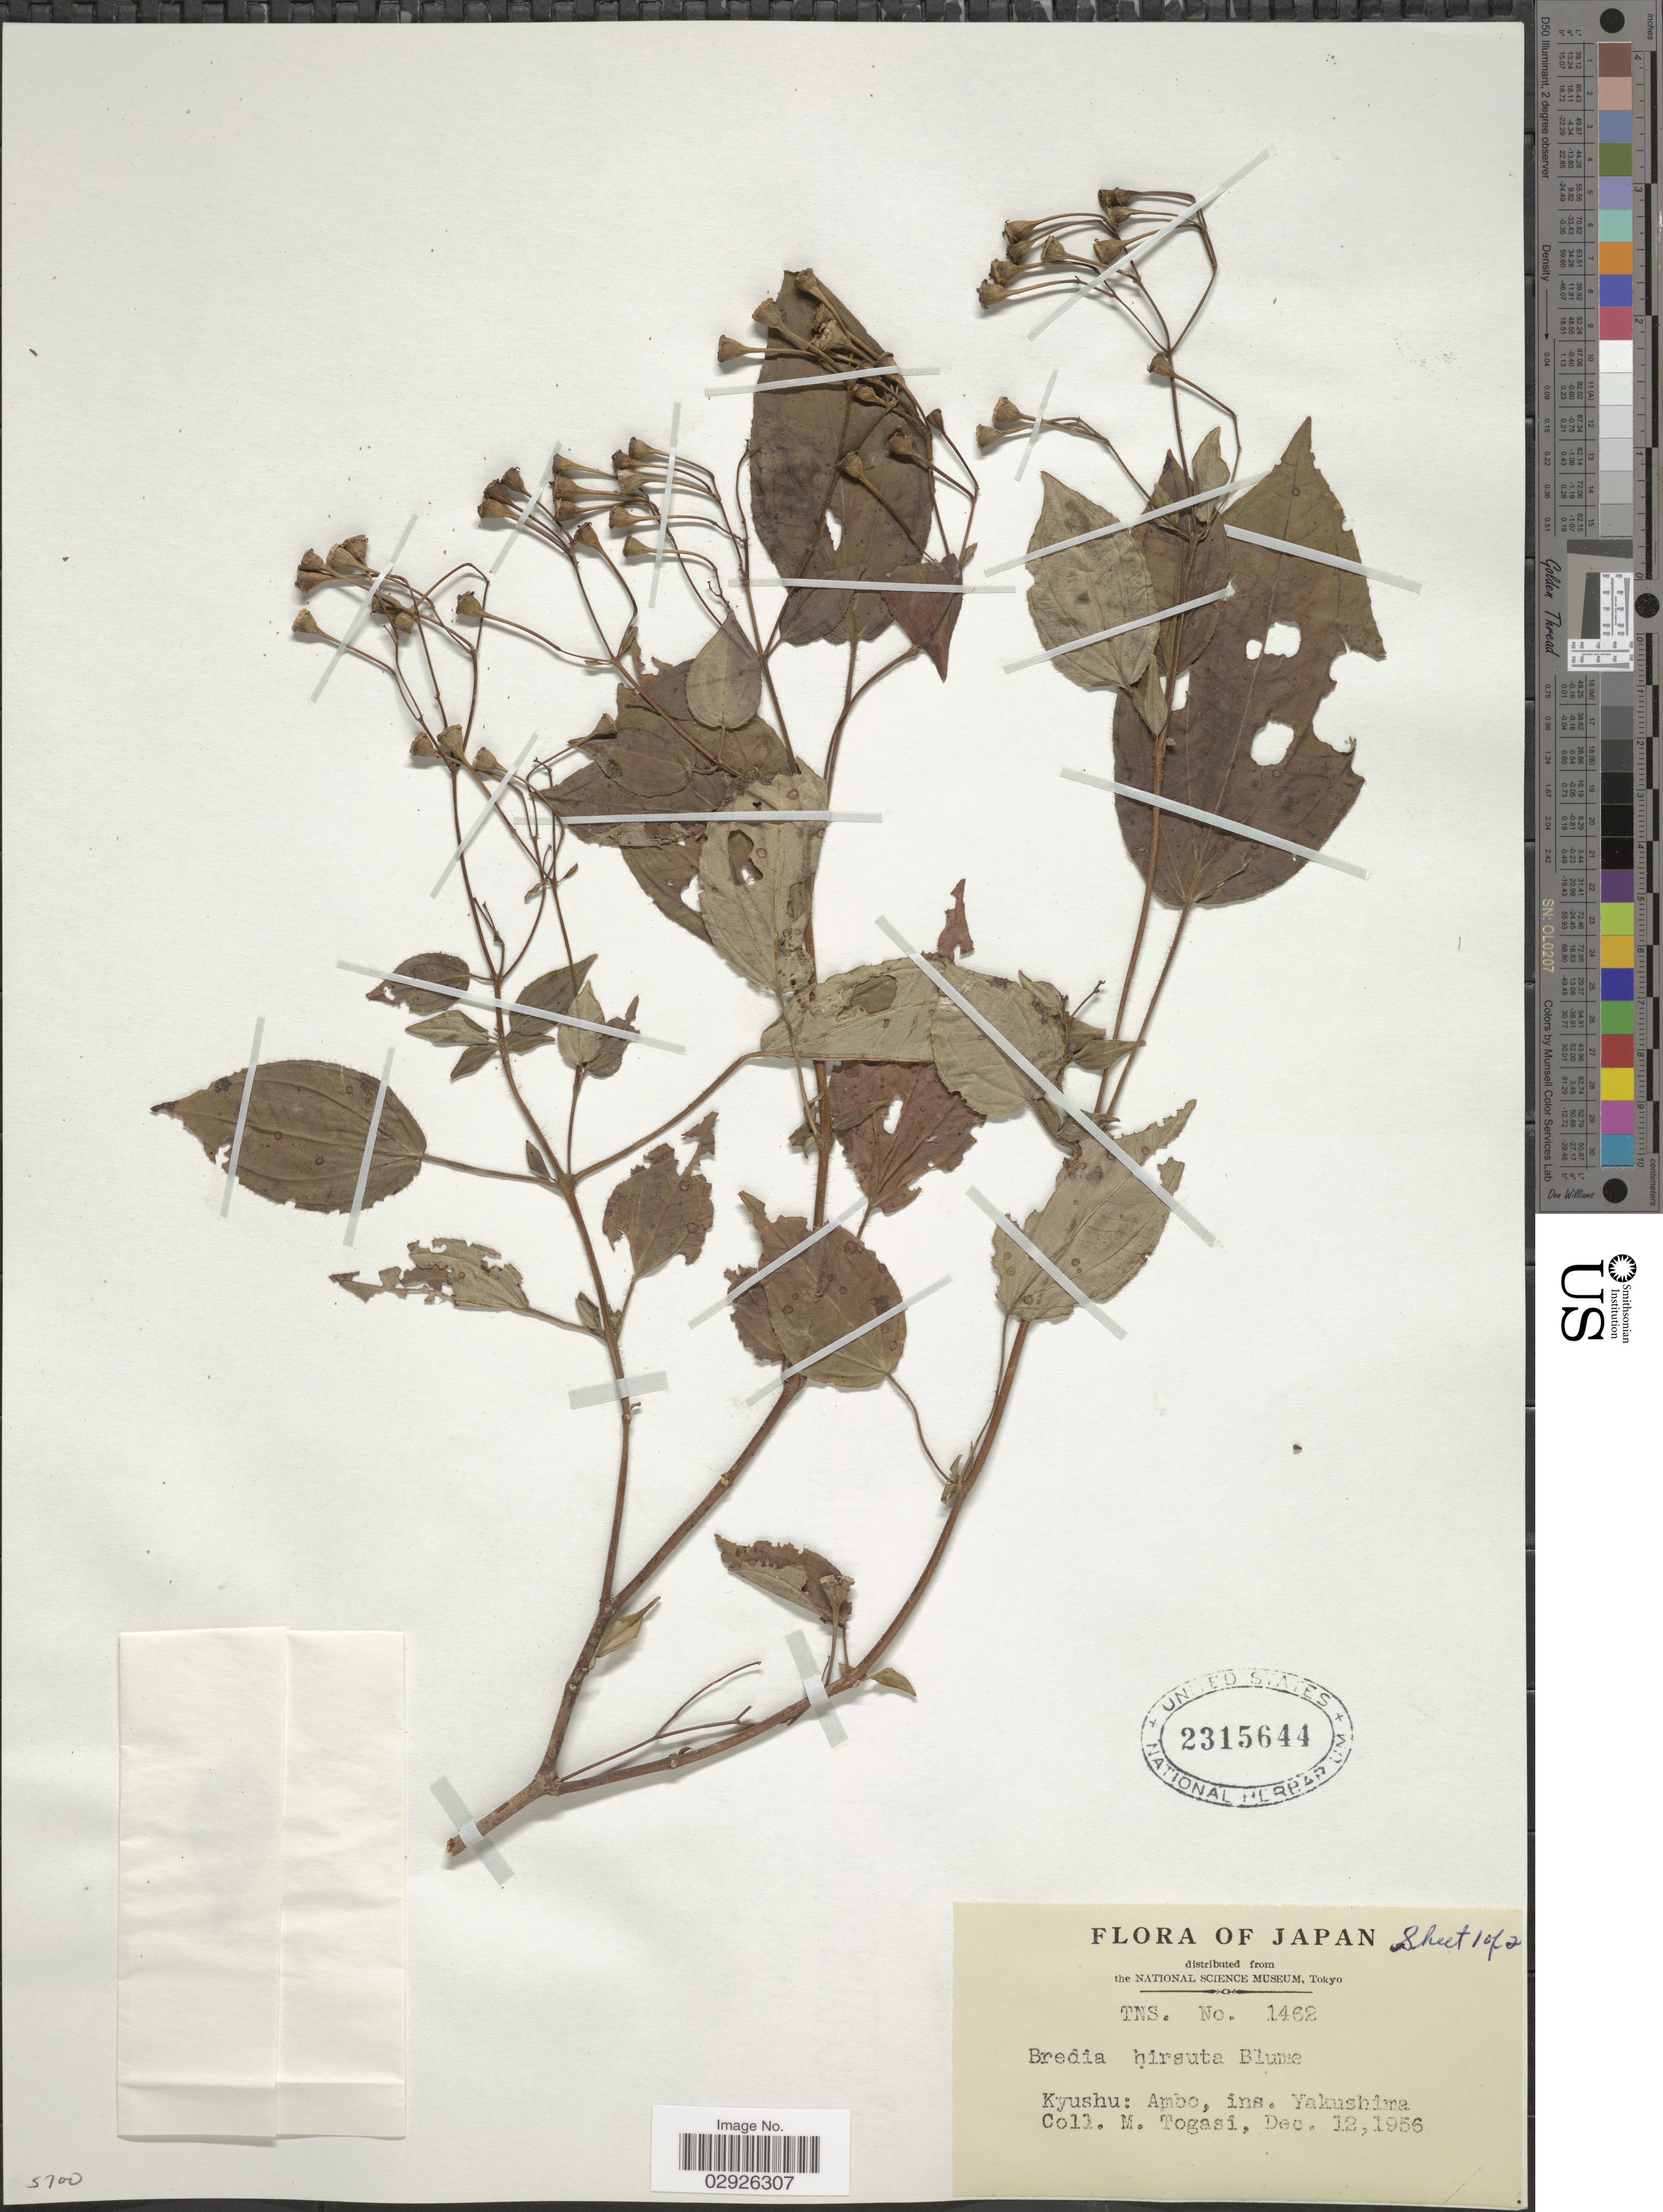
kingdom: Plantae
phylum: Tracheophyta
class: Magnoliopsida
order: Myrtales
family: Melastomataceae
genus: Bredia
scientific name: Bredia hirsuta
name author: Blume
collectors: M. Togashi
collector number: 1462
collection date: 1956-12-12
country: Japan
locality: Kyushu: Ambom ins. Yakushima.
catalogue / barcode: US 2315644